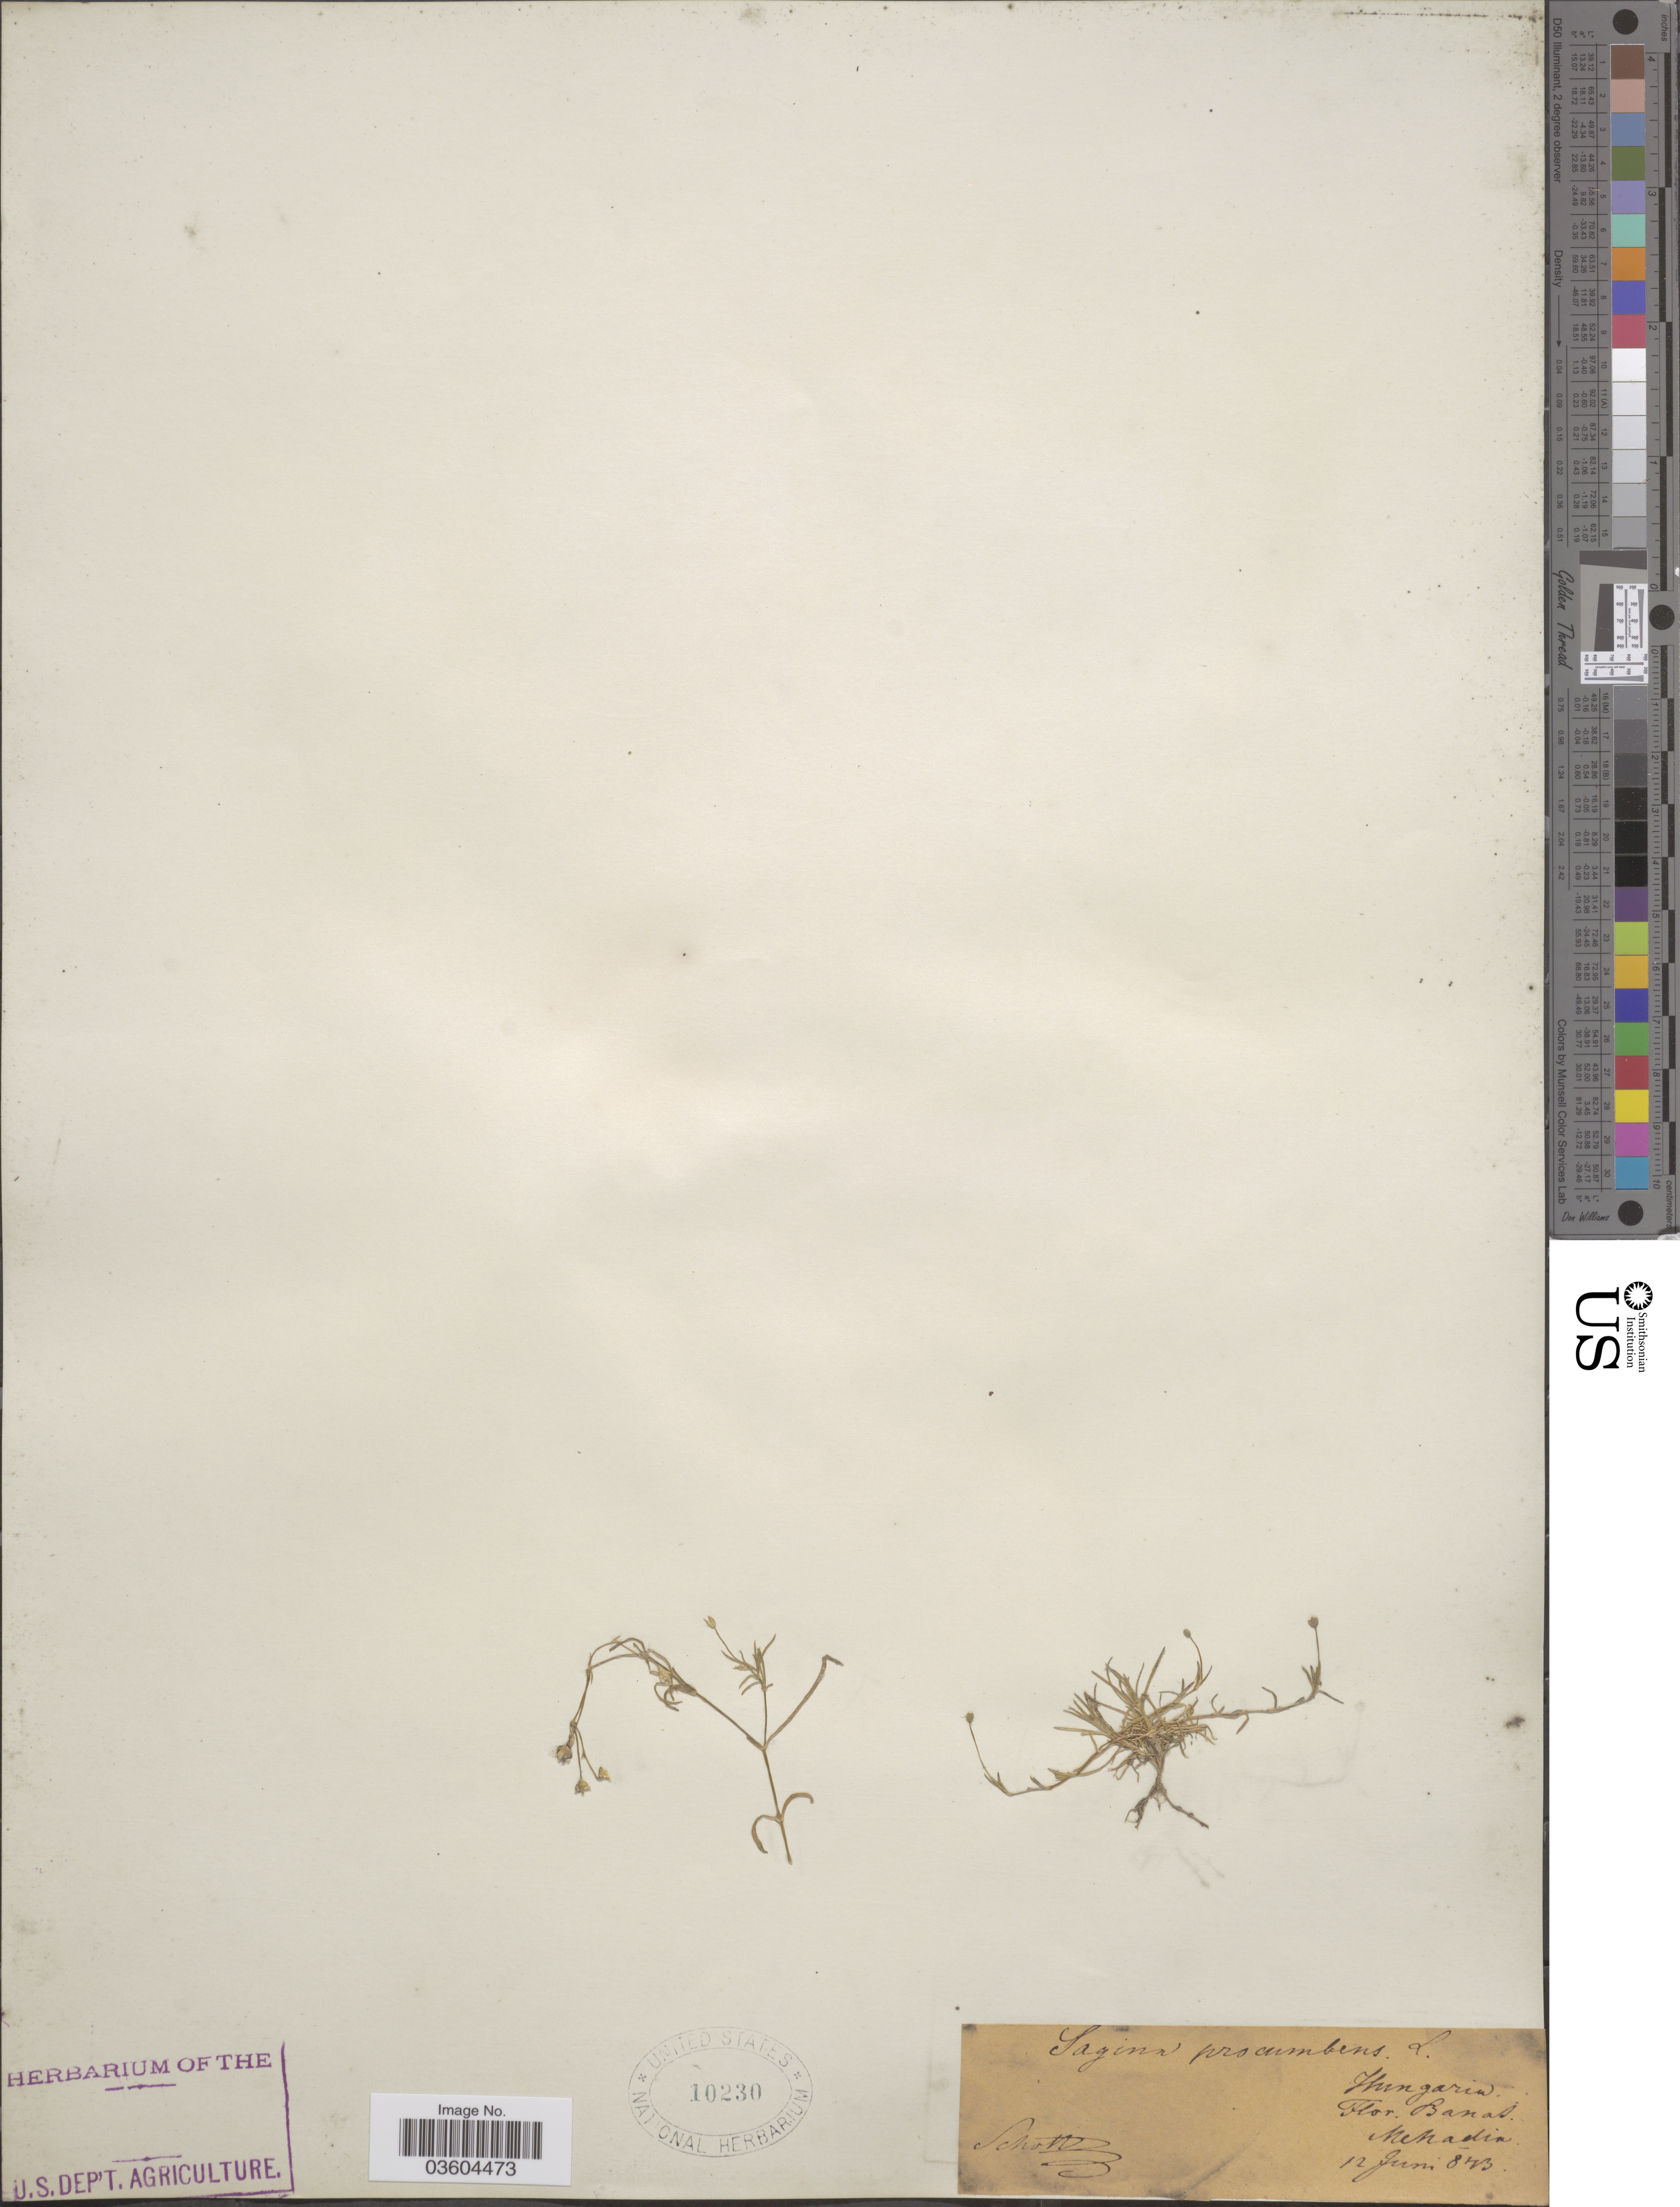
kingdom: Plantae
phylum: Tracheophyta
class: Magnoliopsida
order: Caryophyllales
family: Caryophyllaceae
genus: Sagina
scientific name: Sagina procumbens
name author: L.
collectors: Schott, --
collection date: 1873-06-12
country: Romania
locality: Flor. Banat, Mehadia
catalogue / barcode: US 10230